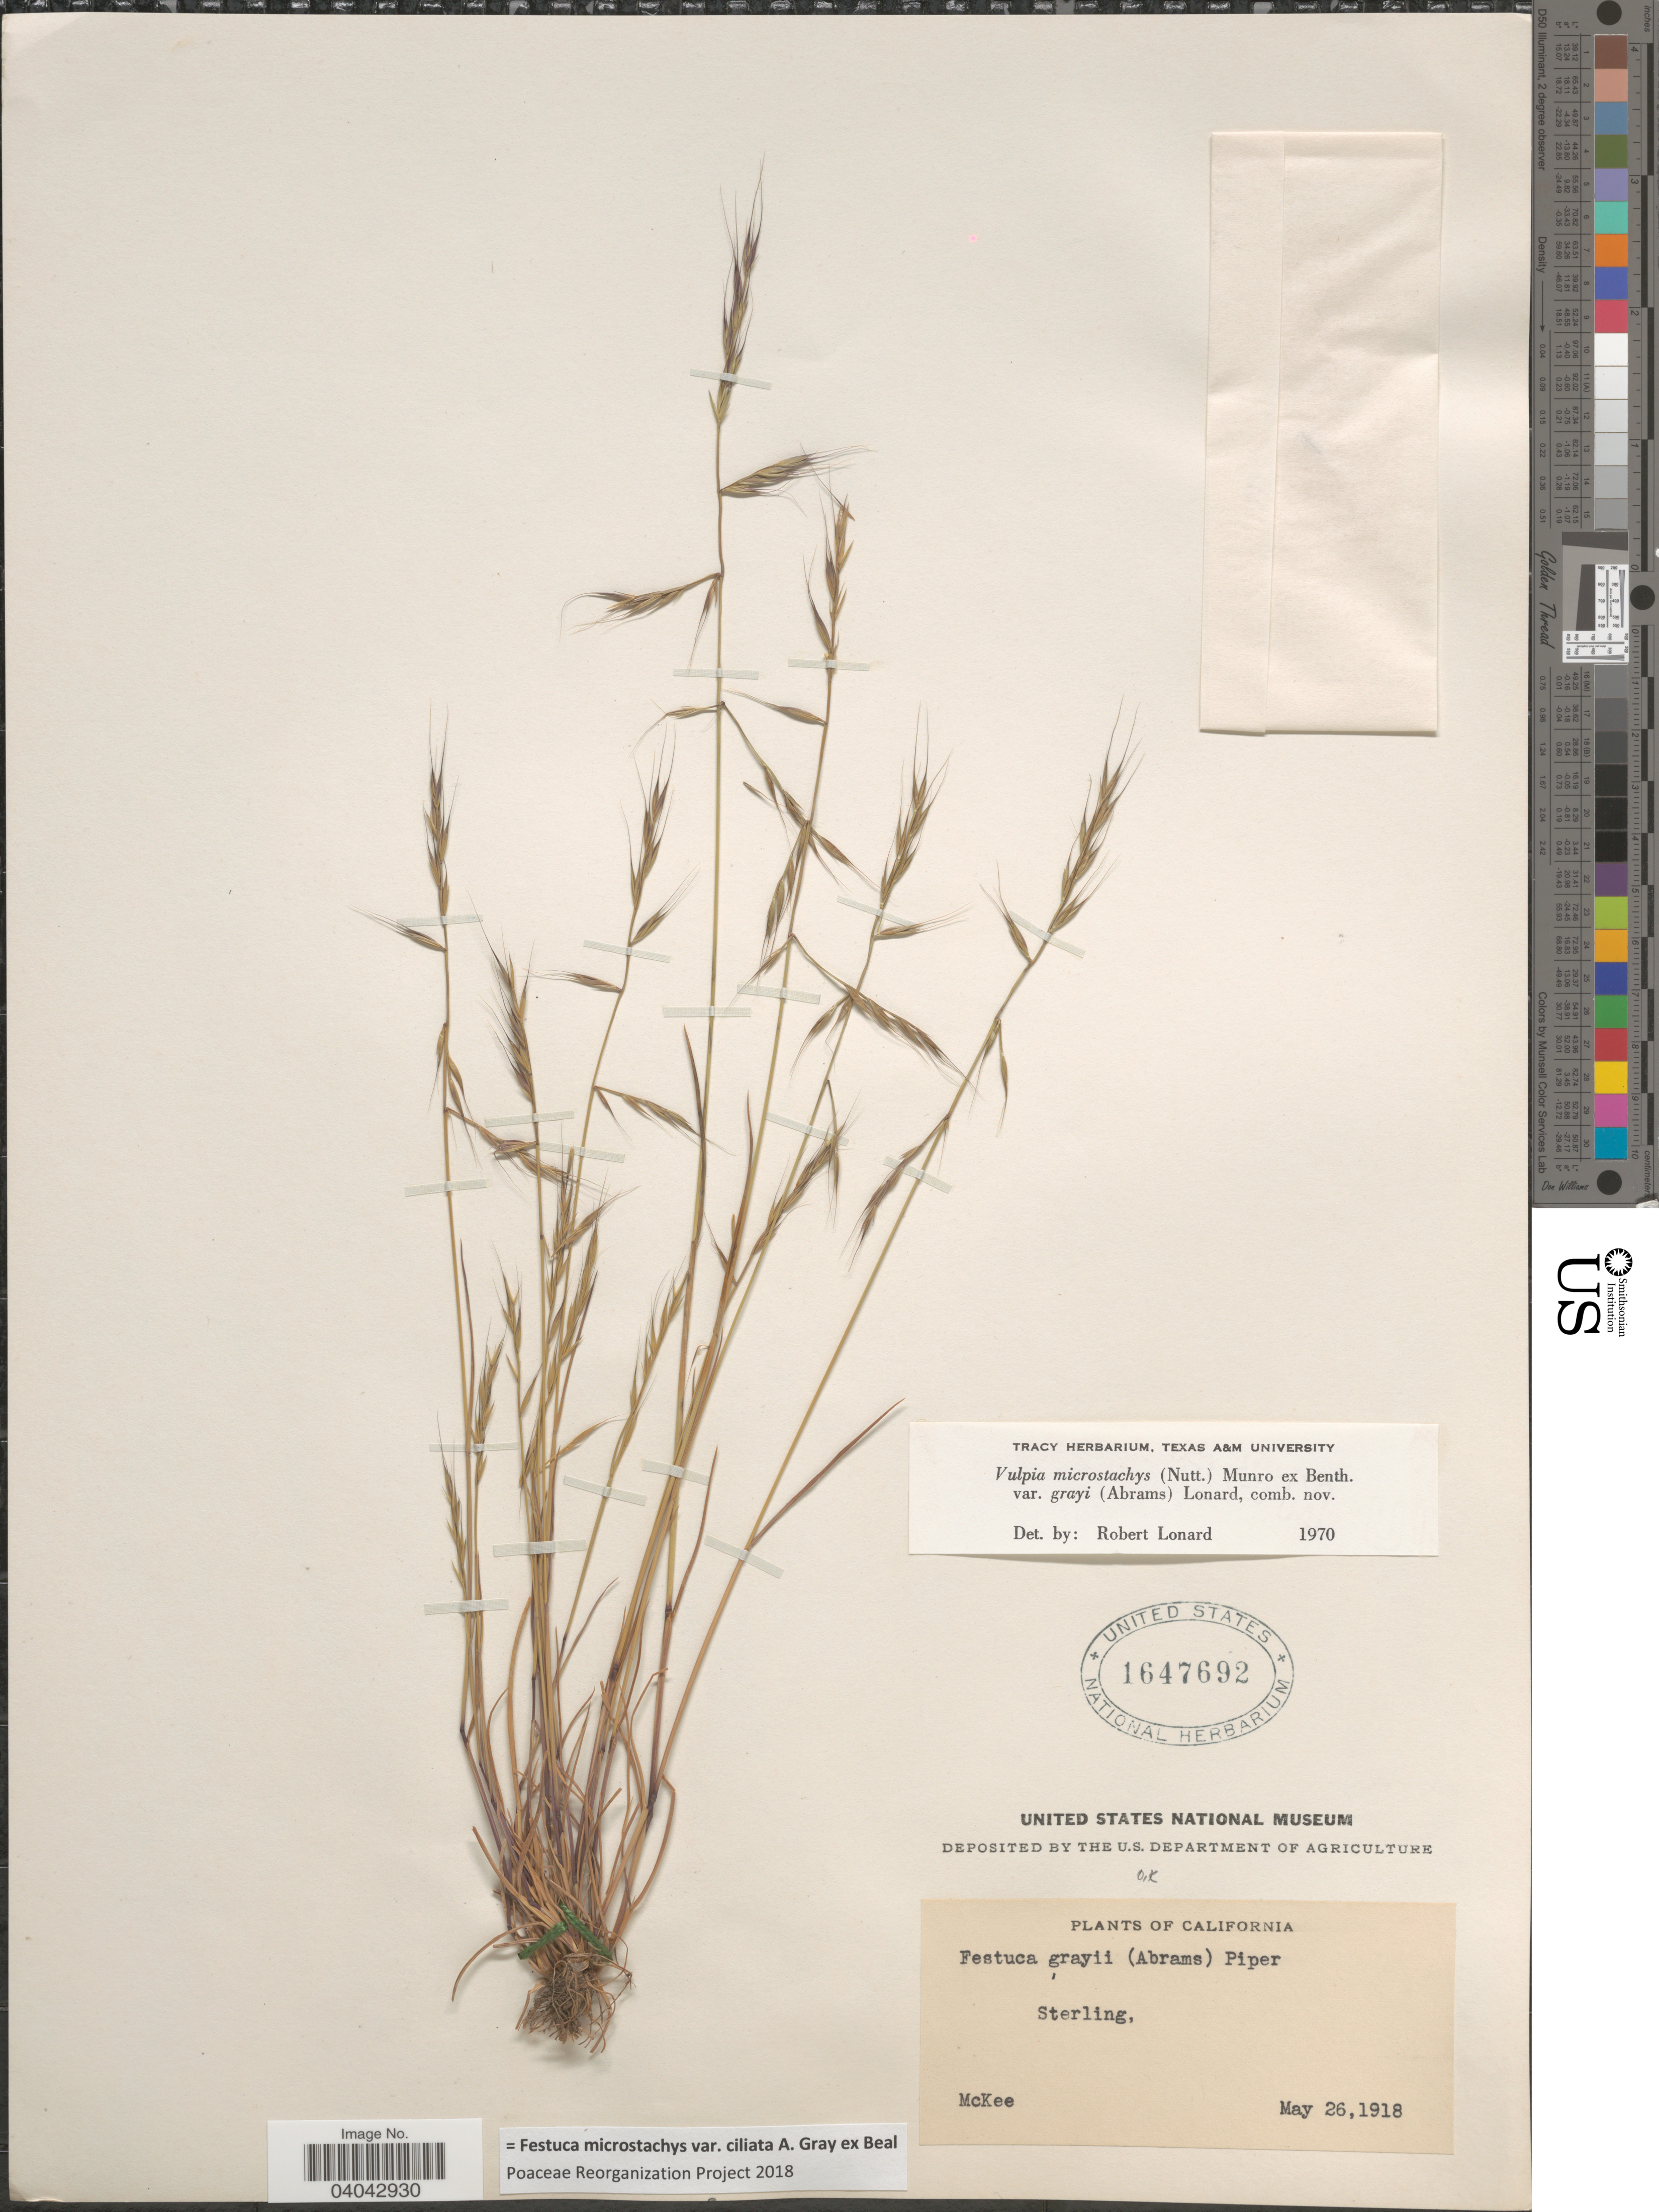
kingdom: Plantae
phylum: Tracheophyta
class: Liliopsida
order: Poales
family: Poaceae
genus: Festuca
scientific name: Festuca microstachys var. ciliata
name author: A. Gray ex W.J. Beal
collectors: McKee, --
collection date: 1918-05-26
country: United States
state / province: California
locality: Sterling.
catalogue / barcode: US 1647692